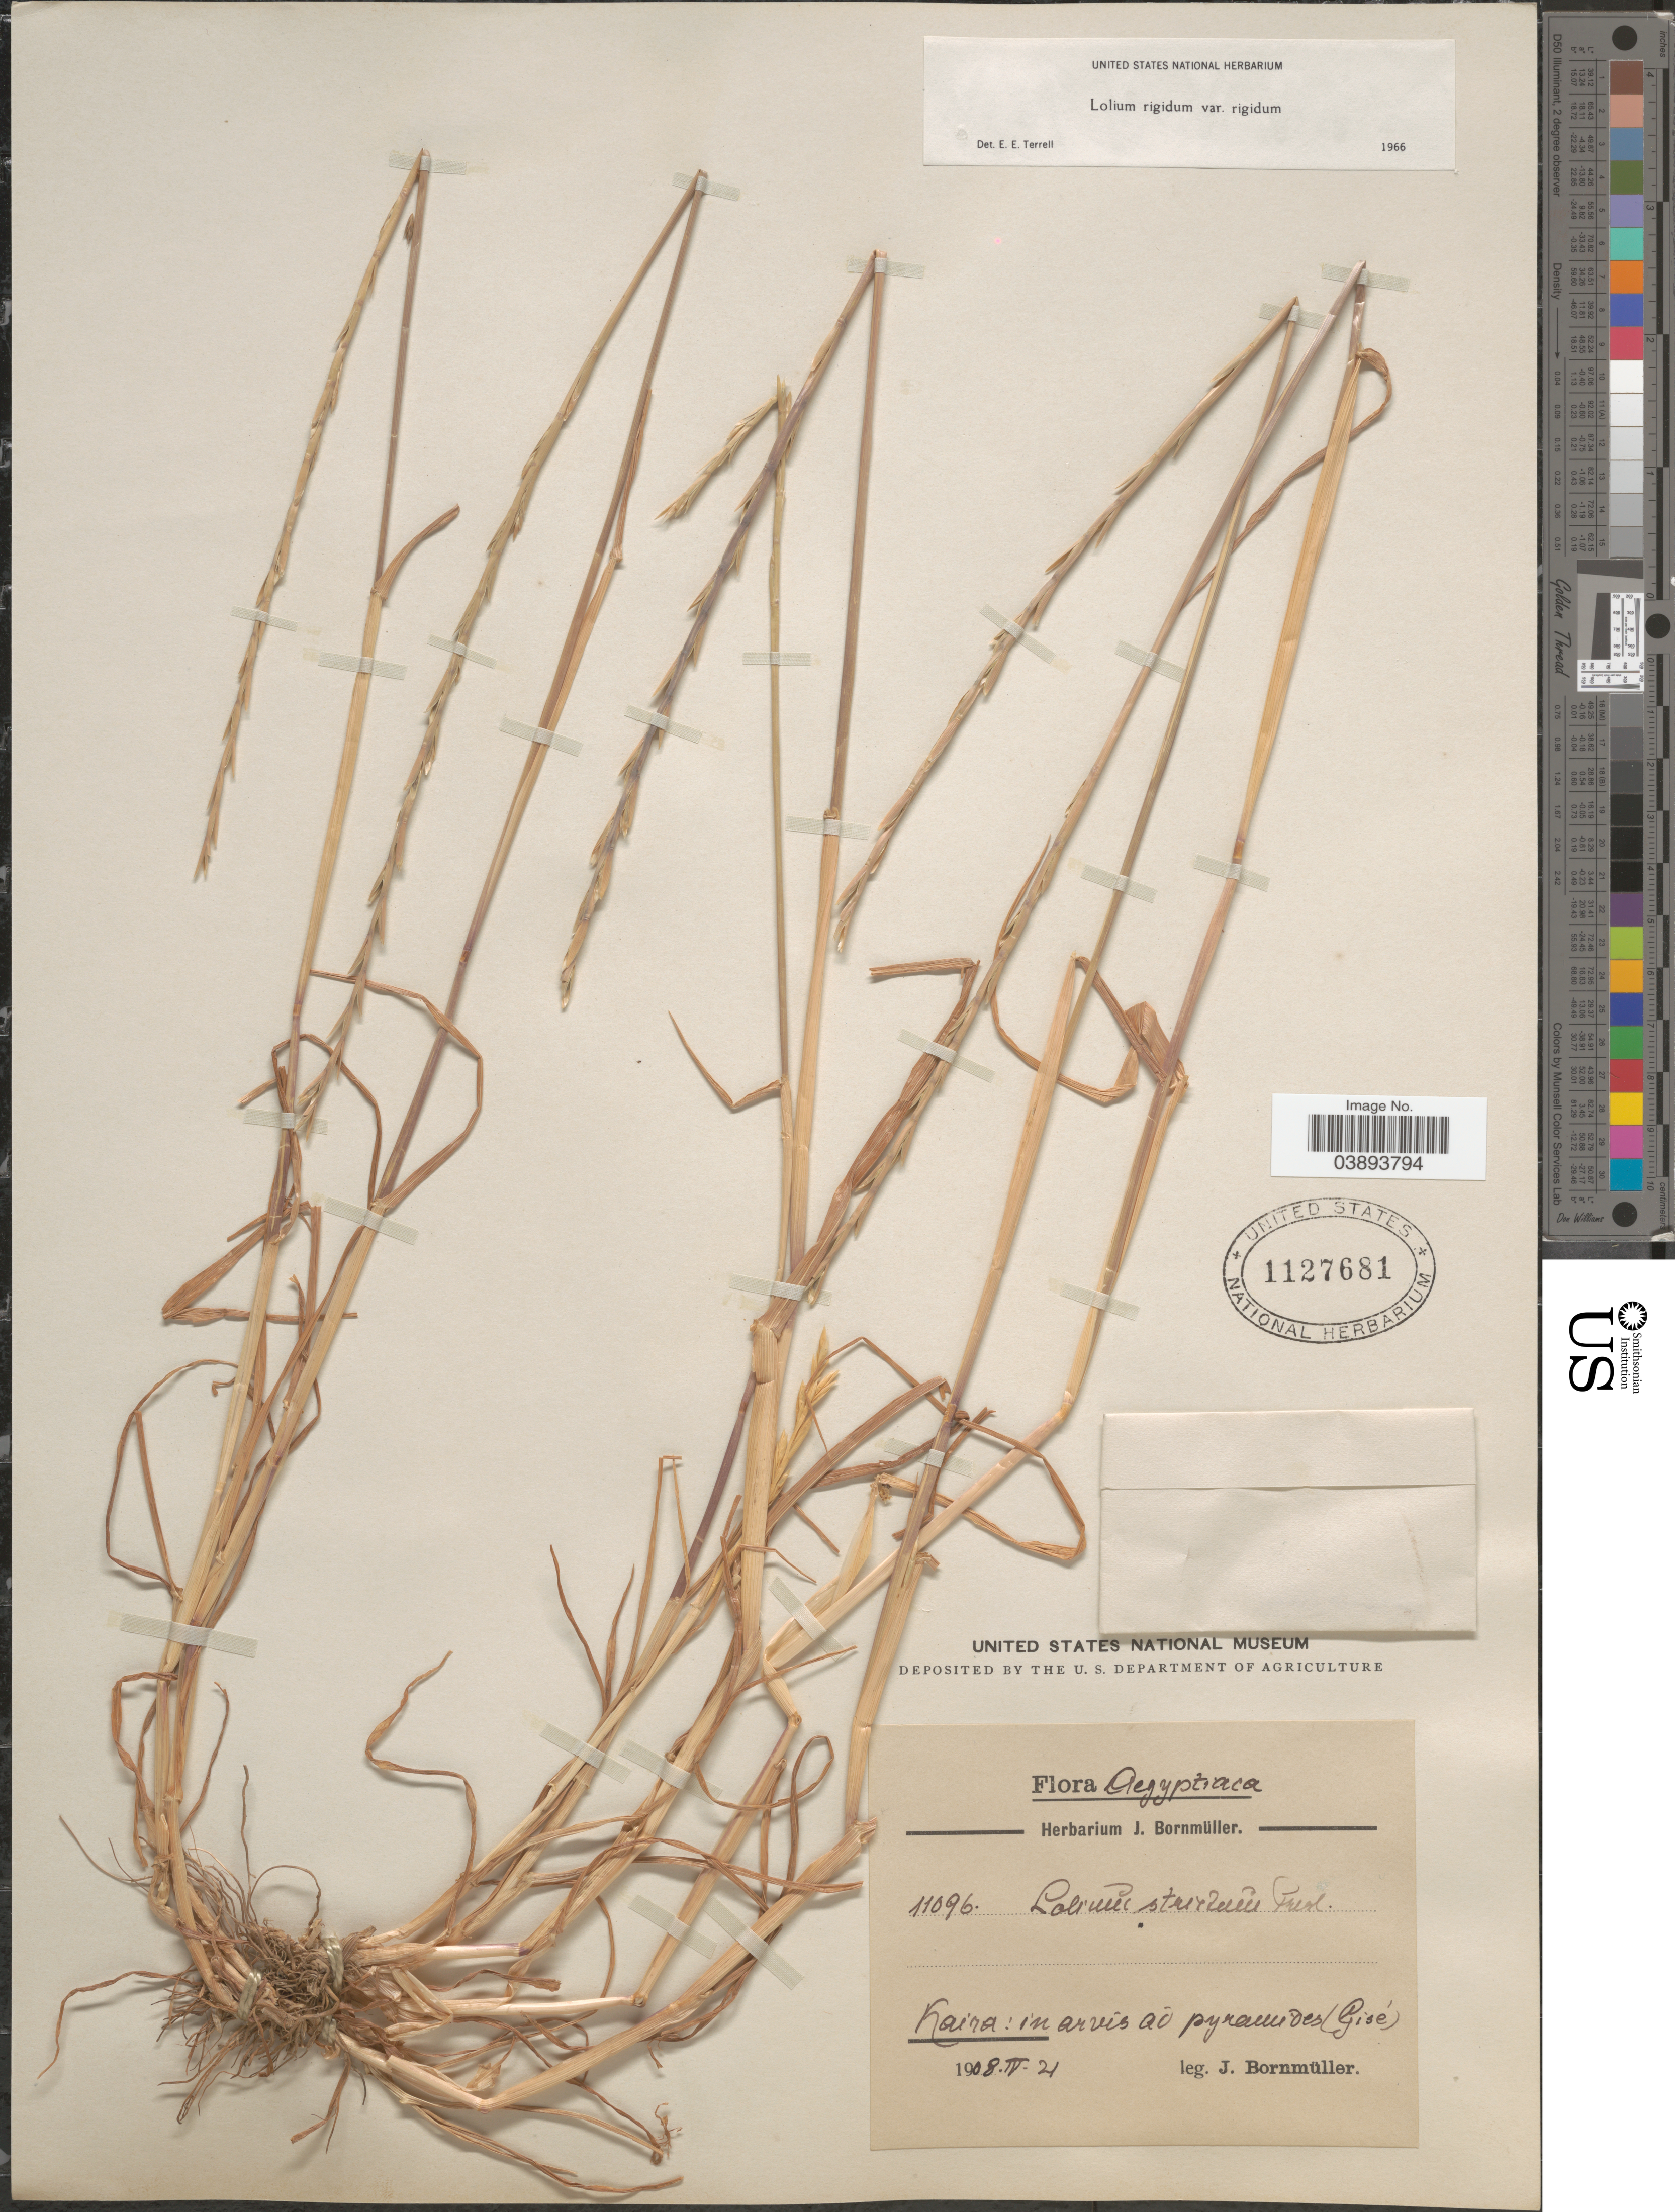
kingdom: Plantae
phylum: Tracheophyta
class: Liliopsida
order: Poales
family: Poaceae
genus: Lolium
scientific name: Lolium rigidum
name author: Gaudin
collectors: J. Bornmüller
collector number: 11096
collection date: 1908-04-21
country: Egypt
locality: Ægyptiaca. Kaira: in arvis ad pyram des (Gisé).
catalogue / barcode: US 1127681